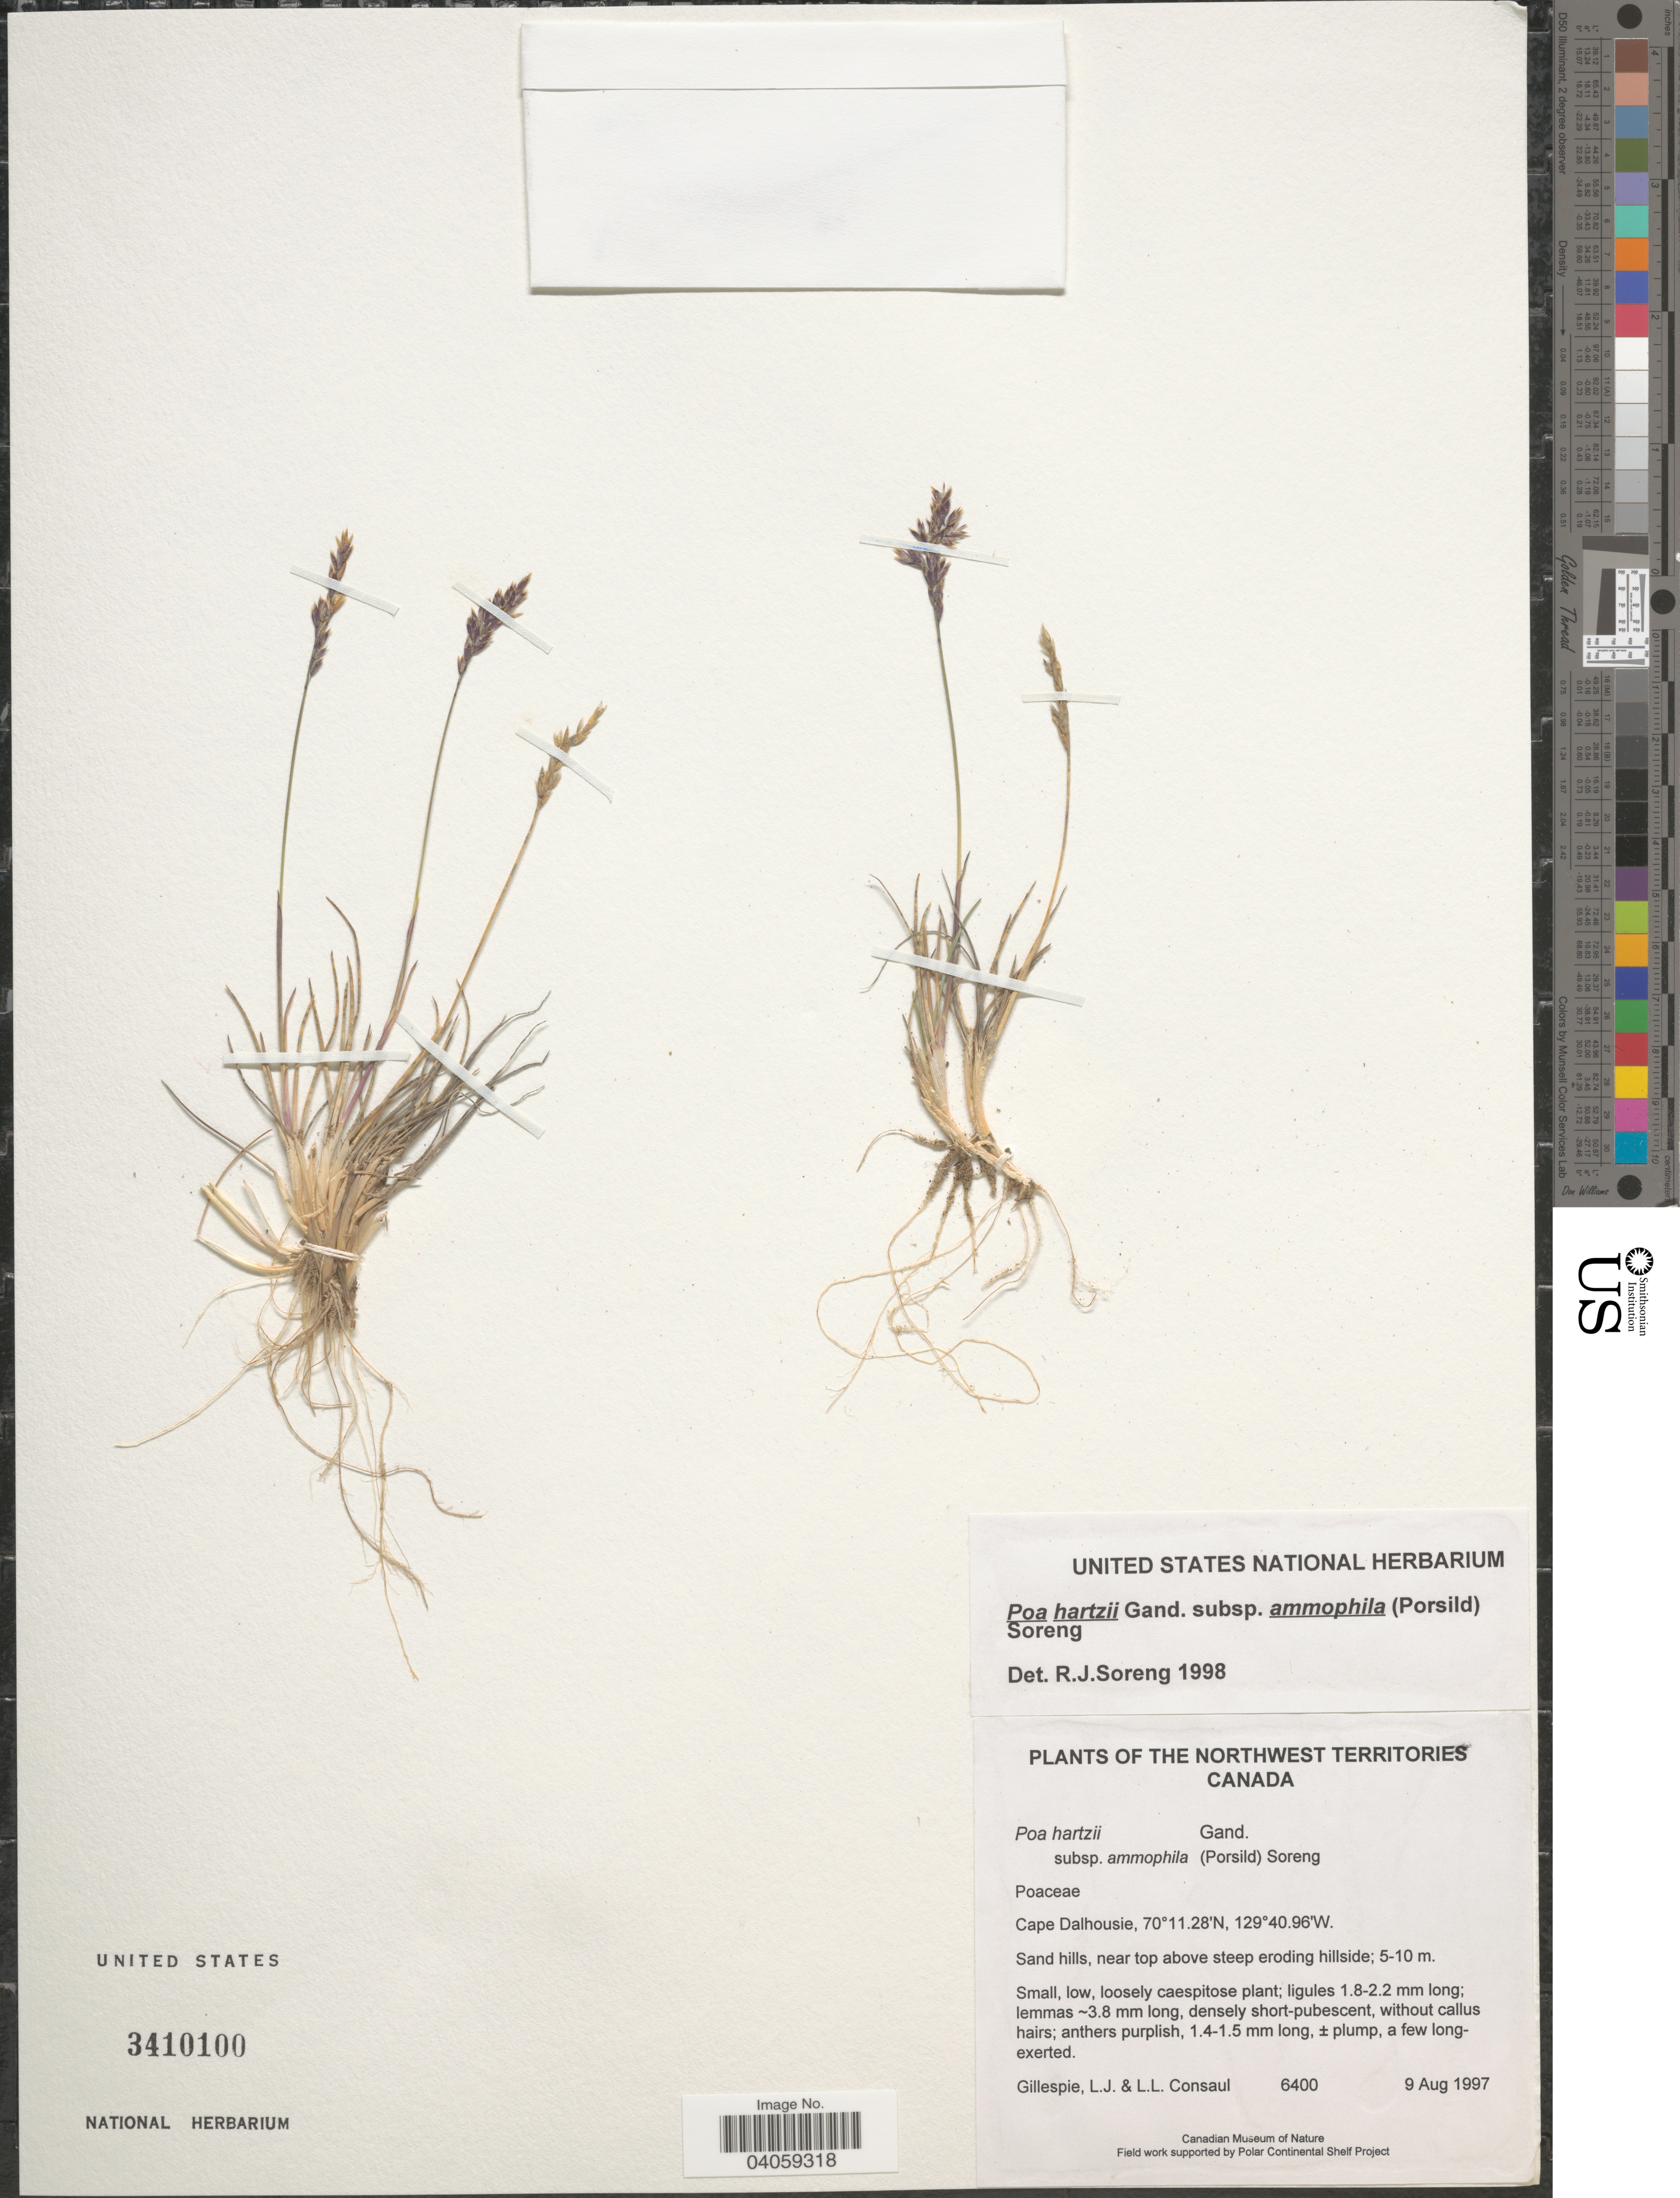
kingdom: Plantae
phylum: Tracheophyta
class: Liliopsida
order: Poales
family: Poaceae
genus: Poa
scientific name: Poa ammophila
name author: A.E. Porsild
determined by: Soreng, Robert J., Research Associate (BOT), Smithsonian Institution - National Museum of Natural History (UNITED STATES)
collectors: L. Gillespie & L. Consaul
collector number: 6400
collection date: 1997-08-09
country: Canada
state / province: Northwest Territories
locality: Cape Dalhousie.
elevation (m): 5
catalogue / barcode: US 3410100